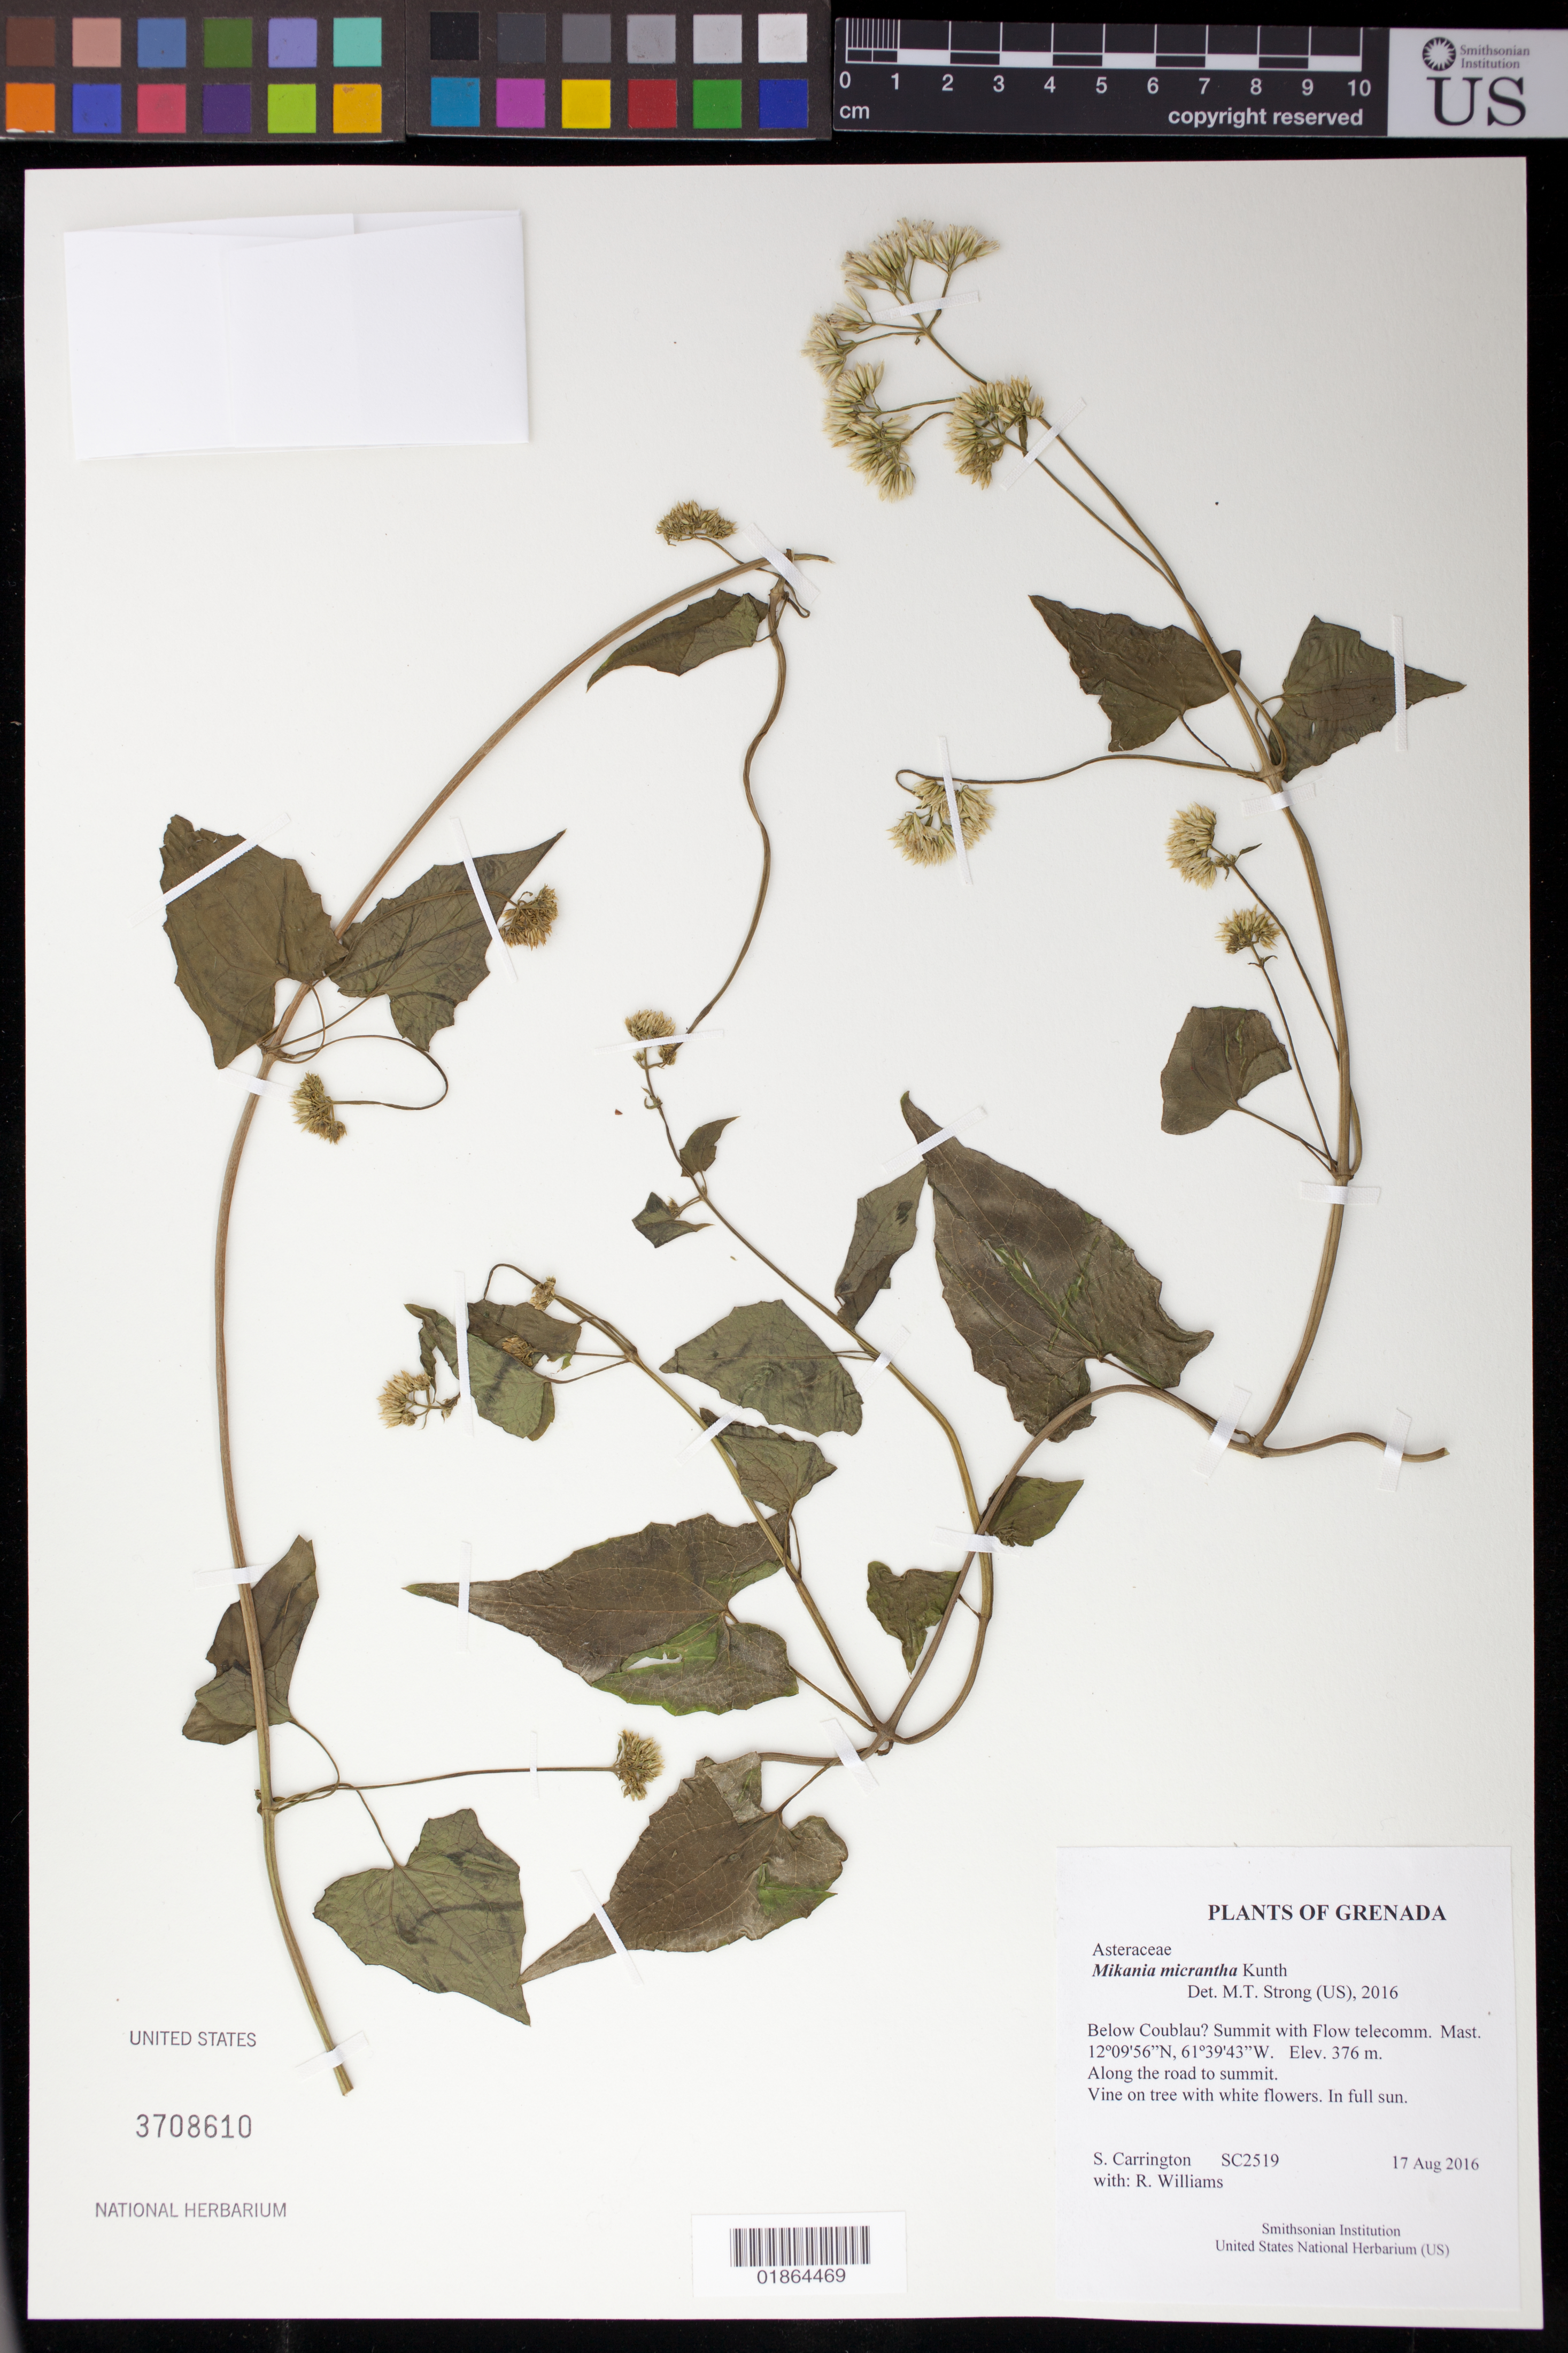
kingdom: Plantae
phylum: Tracheophyta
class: Magnoliopsida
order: Asterales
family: Asteraceae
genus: Mikania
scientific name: Mikania micrantha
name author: Kunth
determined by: Strong, M. T., (US), Smithsonian Institution - National Museum of Natural History (UNITED STATES)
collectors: C. M. S. Carrington & R. Williams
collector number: SC2519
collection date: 2016-08-17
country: Grenada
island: Grenada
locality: Below Coublau? Summit with Flow telecomm. Mast.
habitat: Along the road to summit.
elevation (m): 376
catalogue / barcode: US 3708610